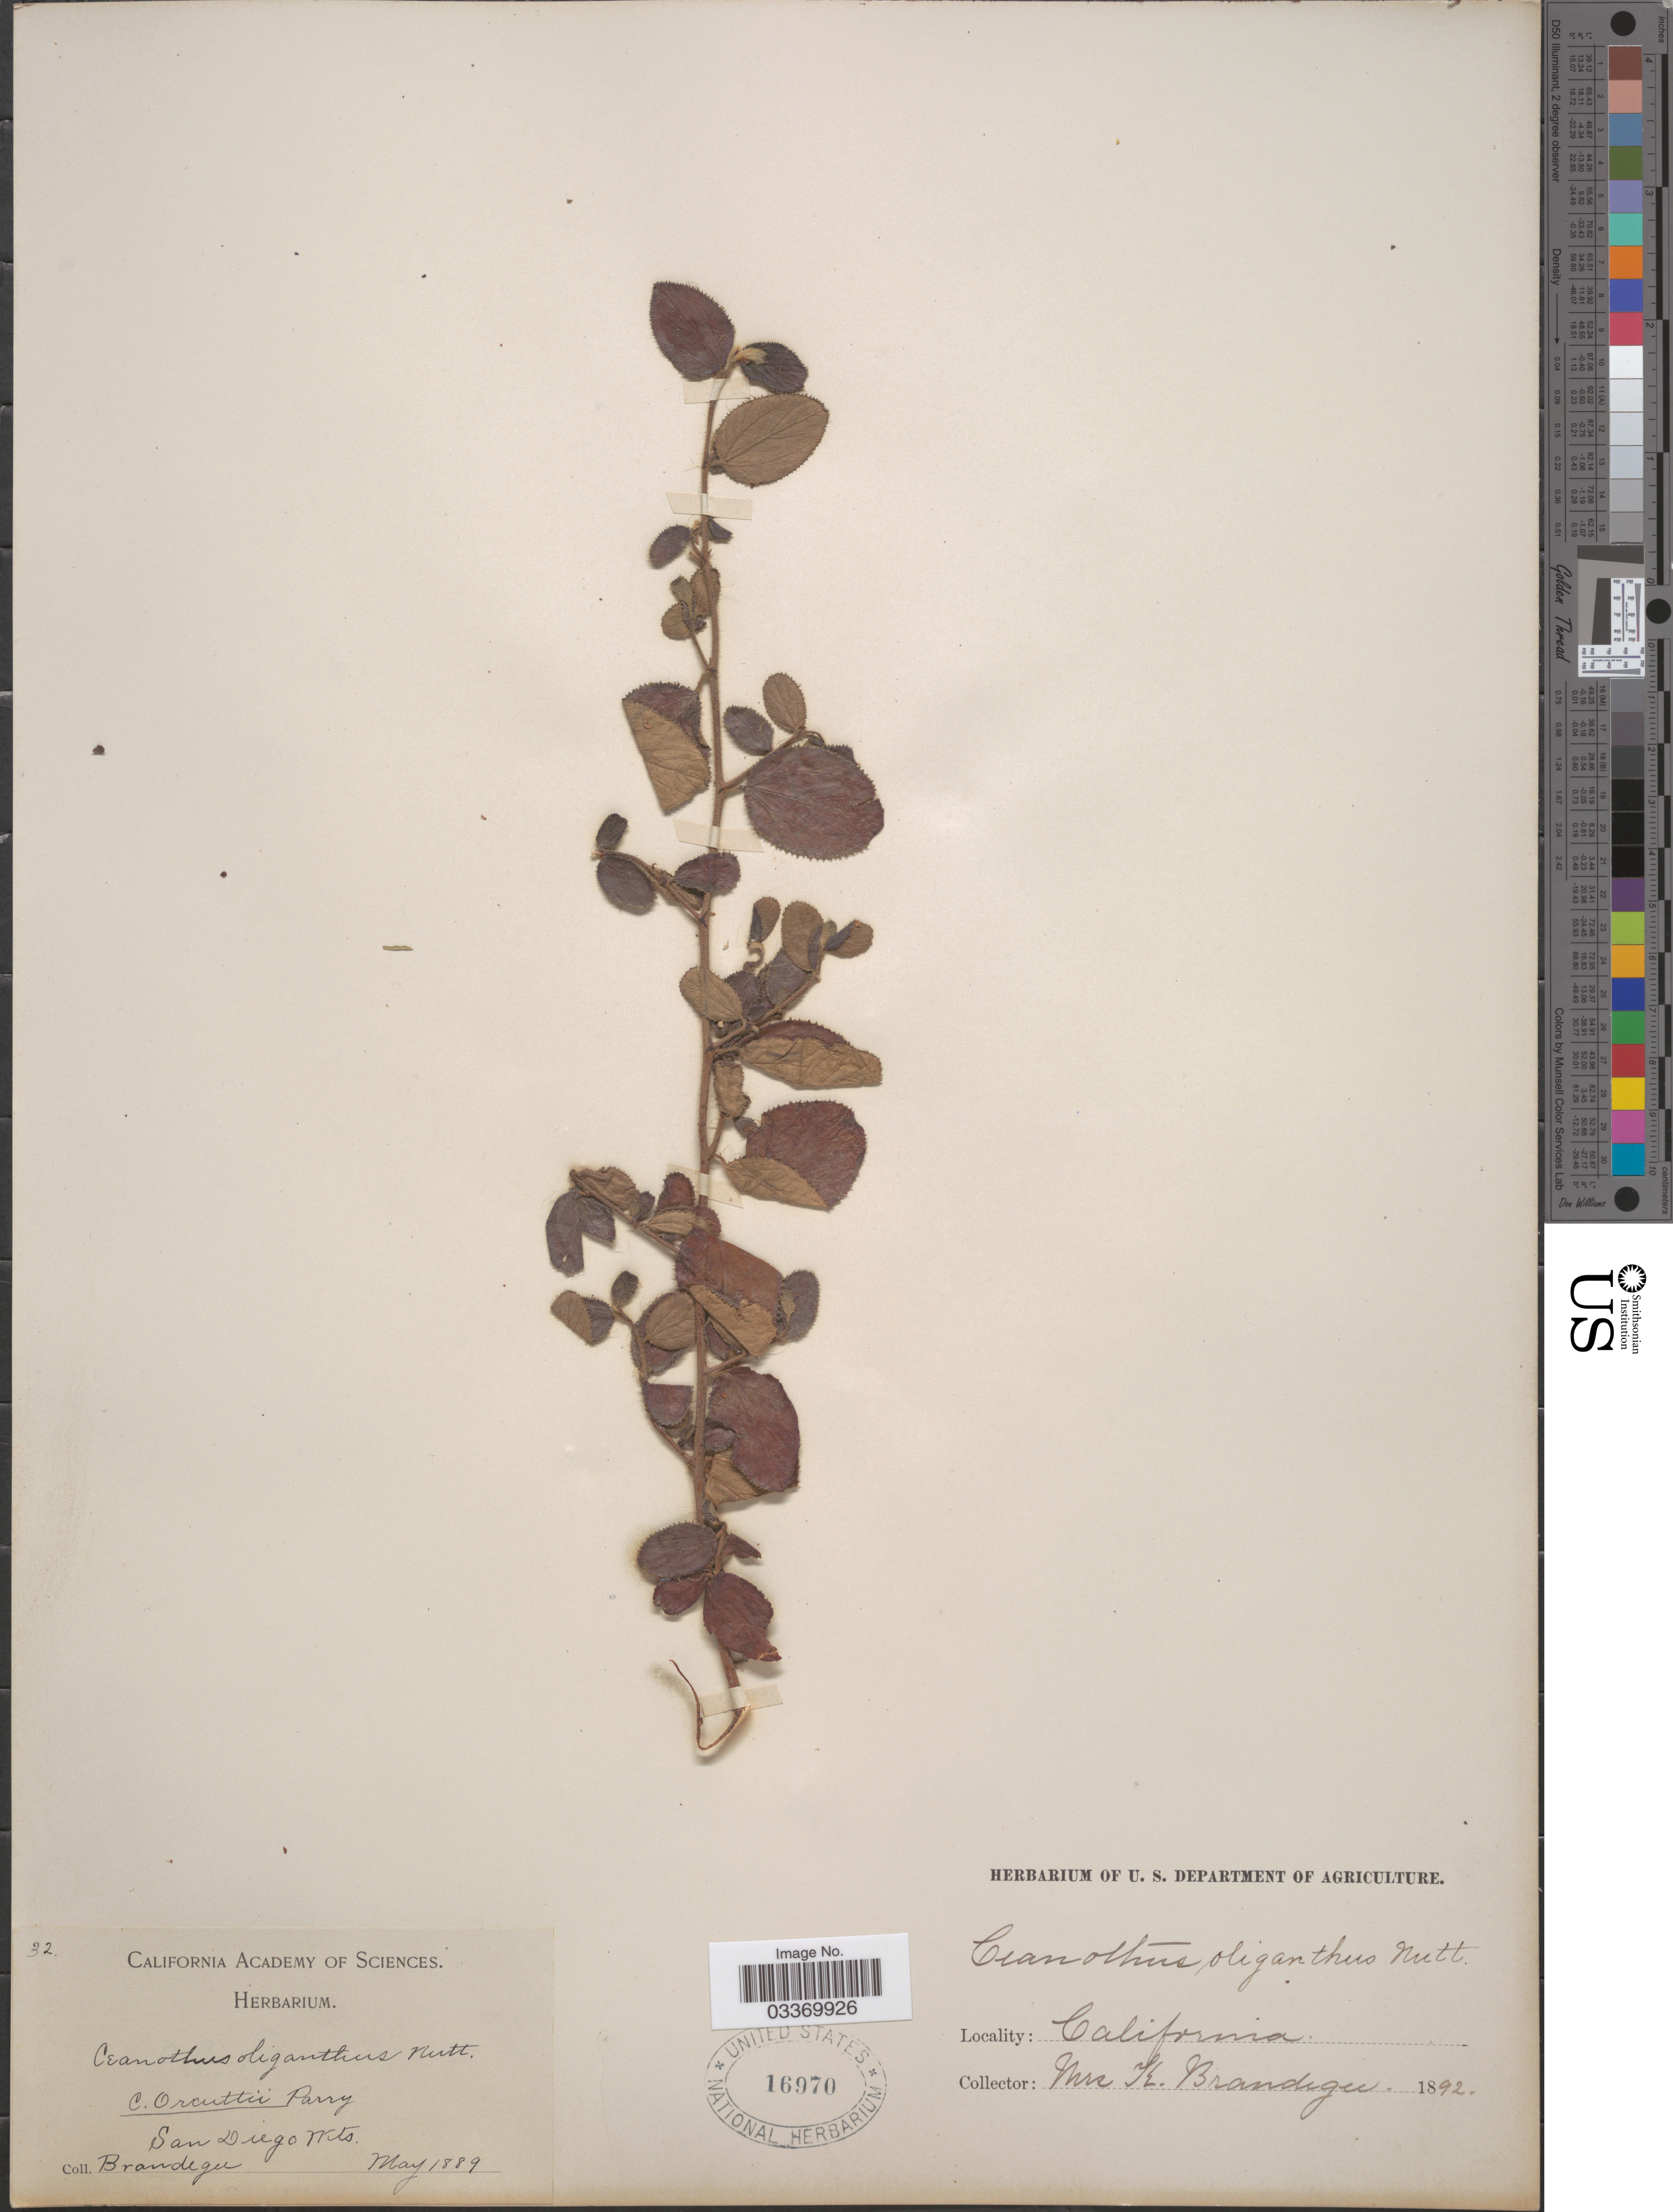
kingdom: Plantae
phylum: Tracheophyta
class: Magnoliopsida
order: Rosales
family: Rhamnaceae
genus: Ceanothus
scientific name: Ceanothus orcuttii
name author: Parry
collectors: K. Brandegee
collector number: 32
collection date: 1889-05/1892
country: United States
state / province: California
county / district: San Diego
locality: San Diego Mts.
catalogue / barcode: US 16970